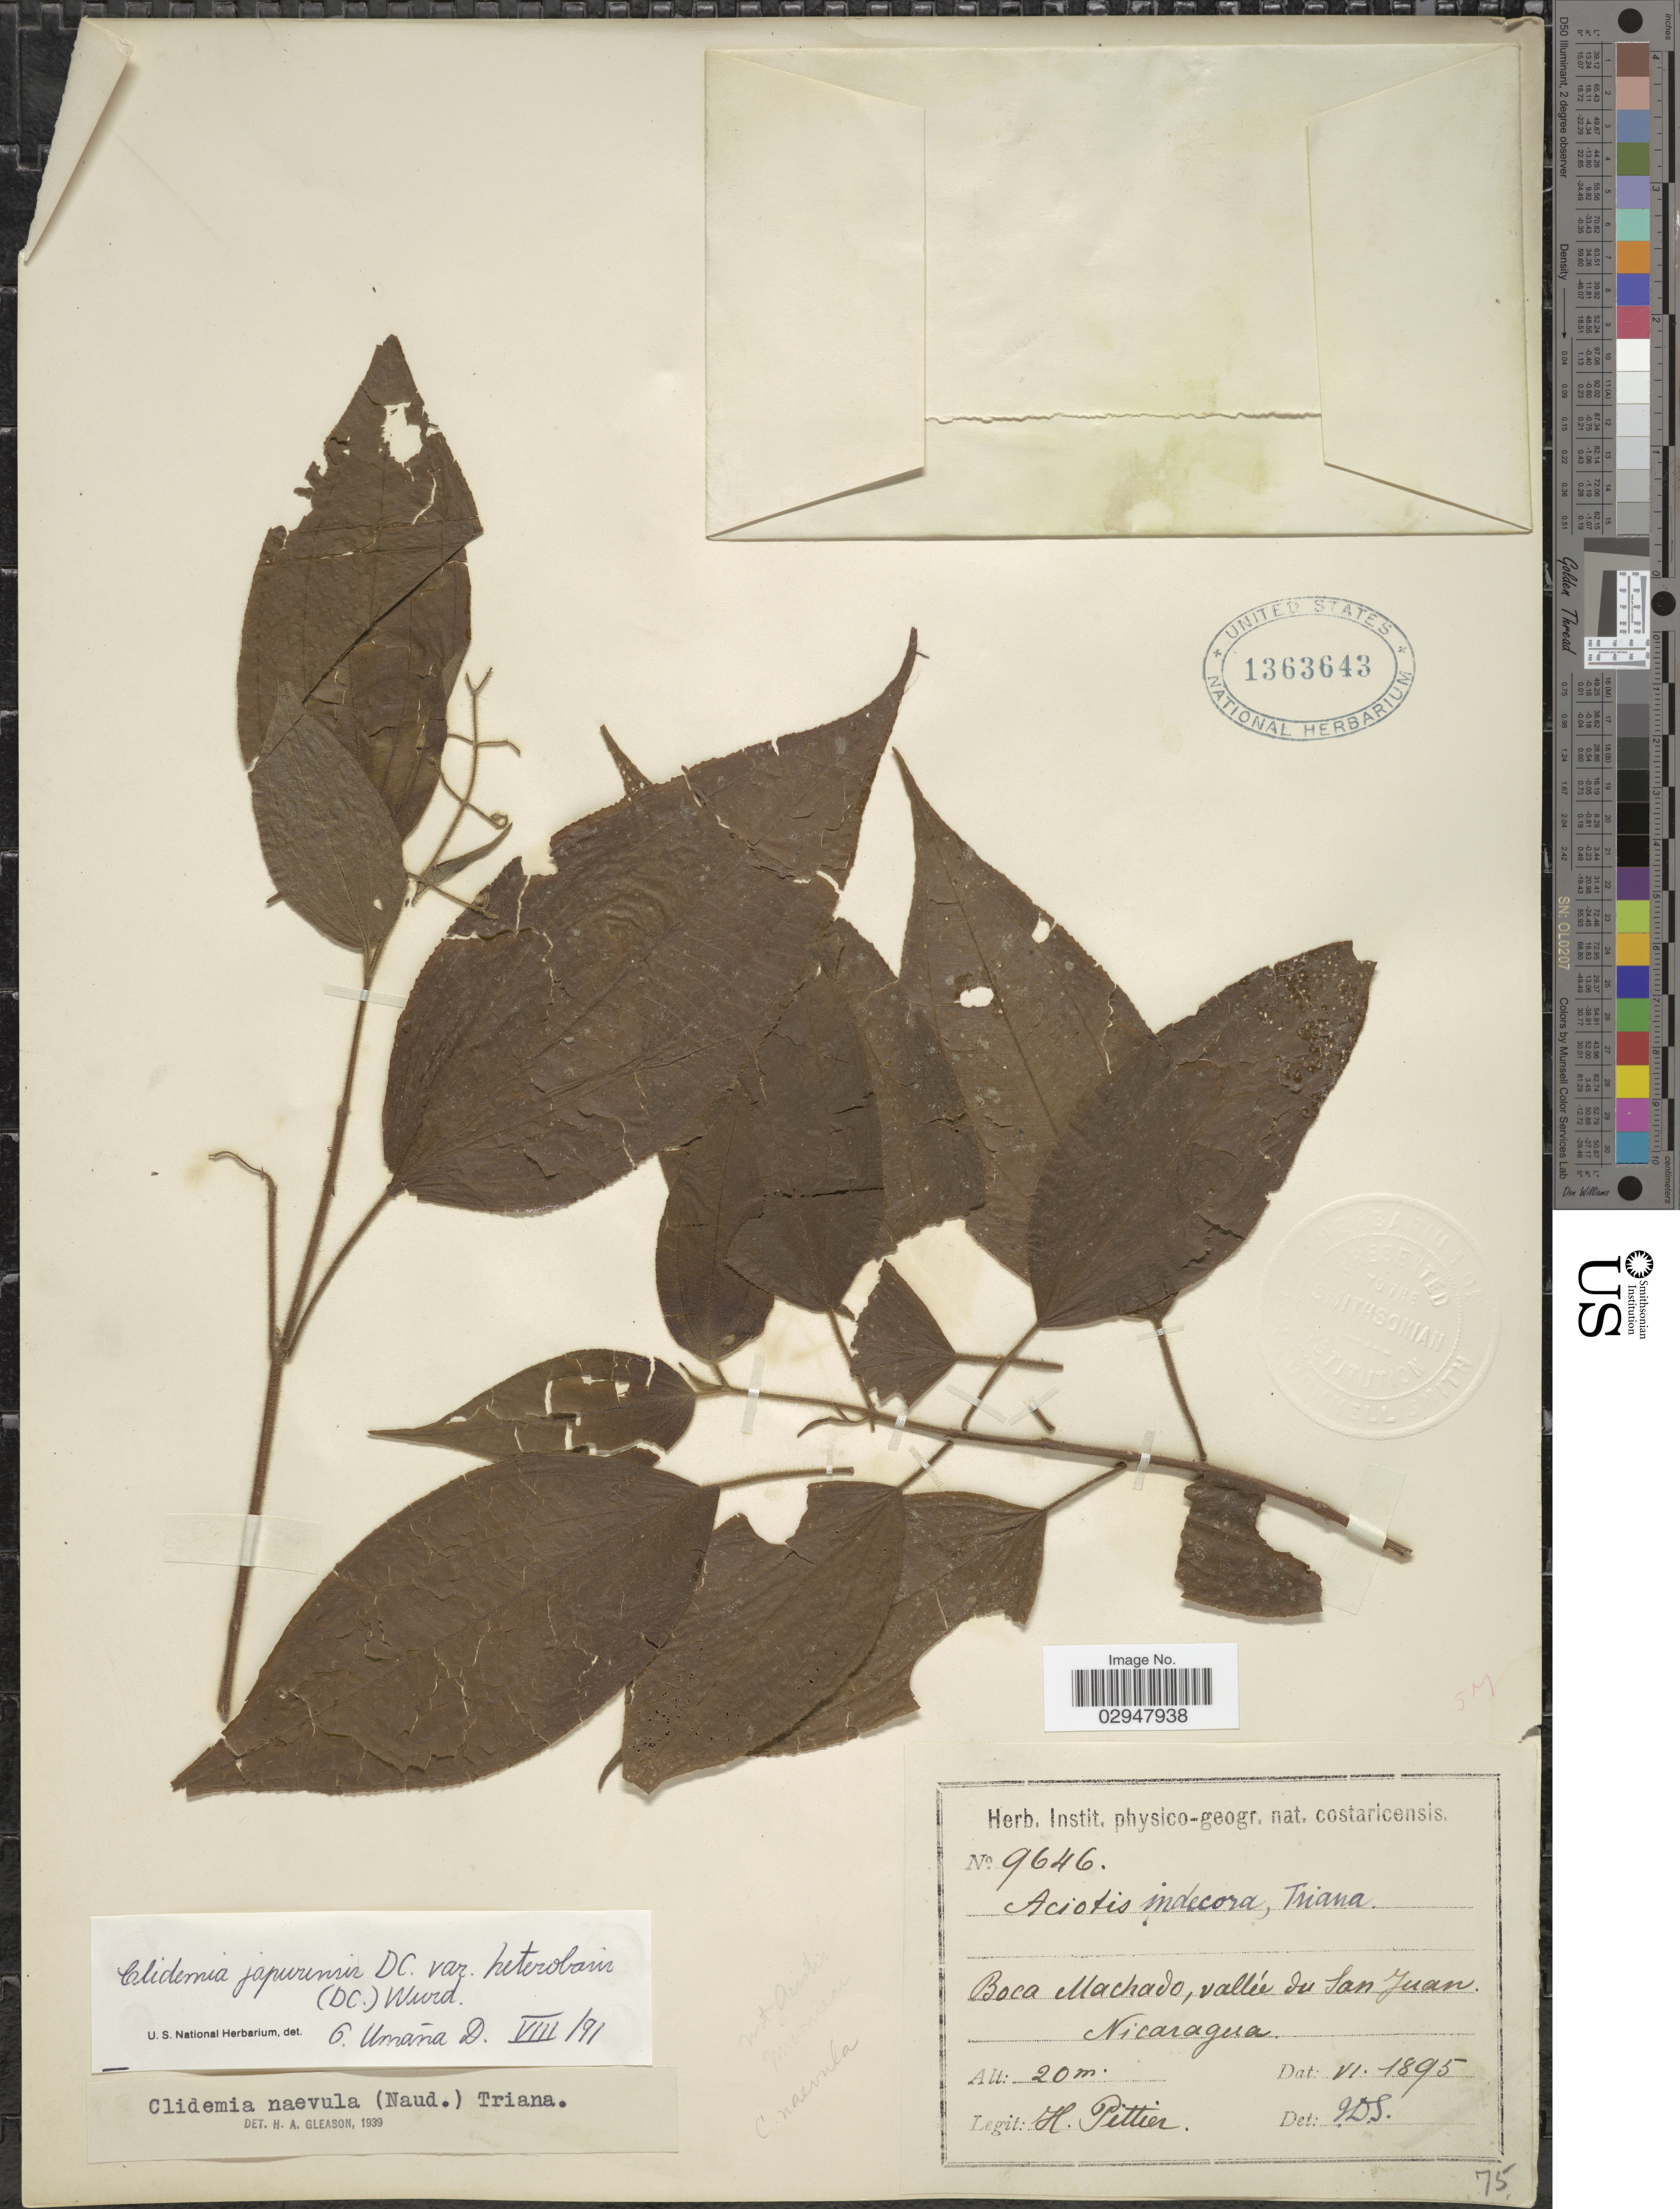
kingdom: Plantae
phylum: Tracheophyta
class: Magnoliopsida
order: Myrtales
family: Melastomataceae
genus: Clidemia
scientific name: Clidemia naevula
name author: (Naudin) Triana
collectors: H. F. Pittier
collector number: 9646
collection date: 1895-06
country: Nicaragua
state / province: Rio San Juan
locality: Boca Machado, vallée du San Juan.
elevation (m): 20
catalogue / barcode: US 1363643